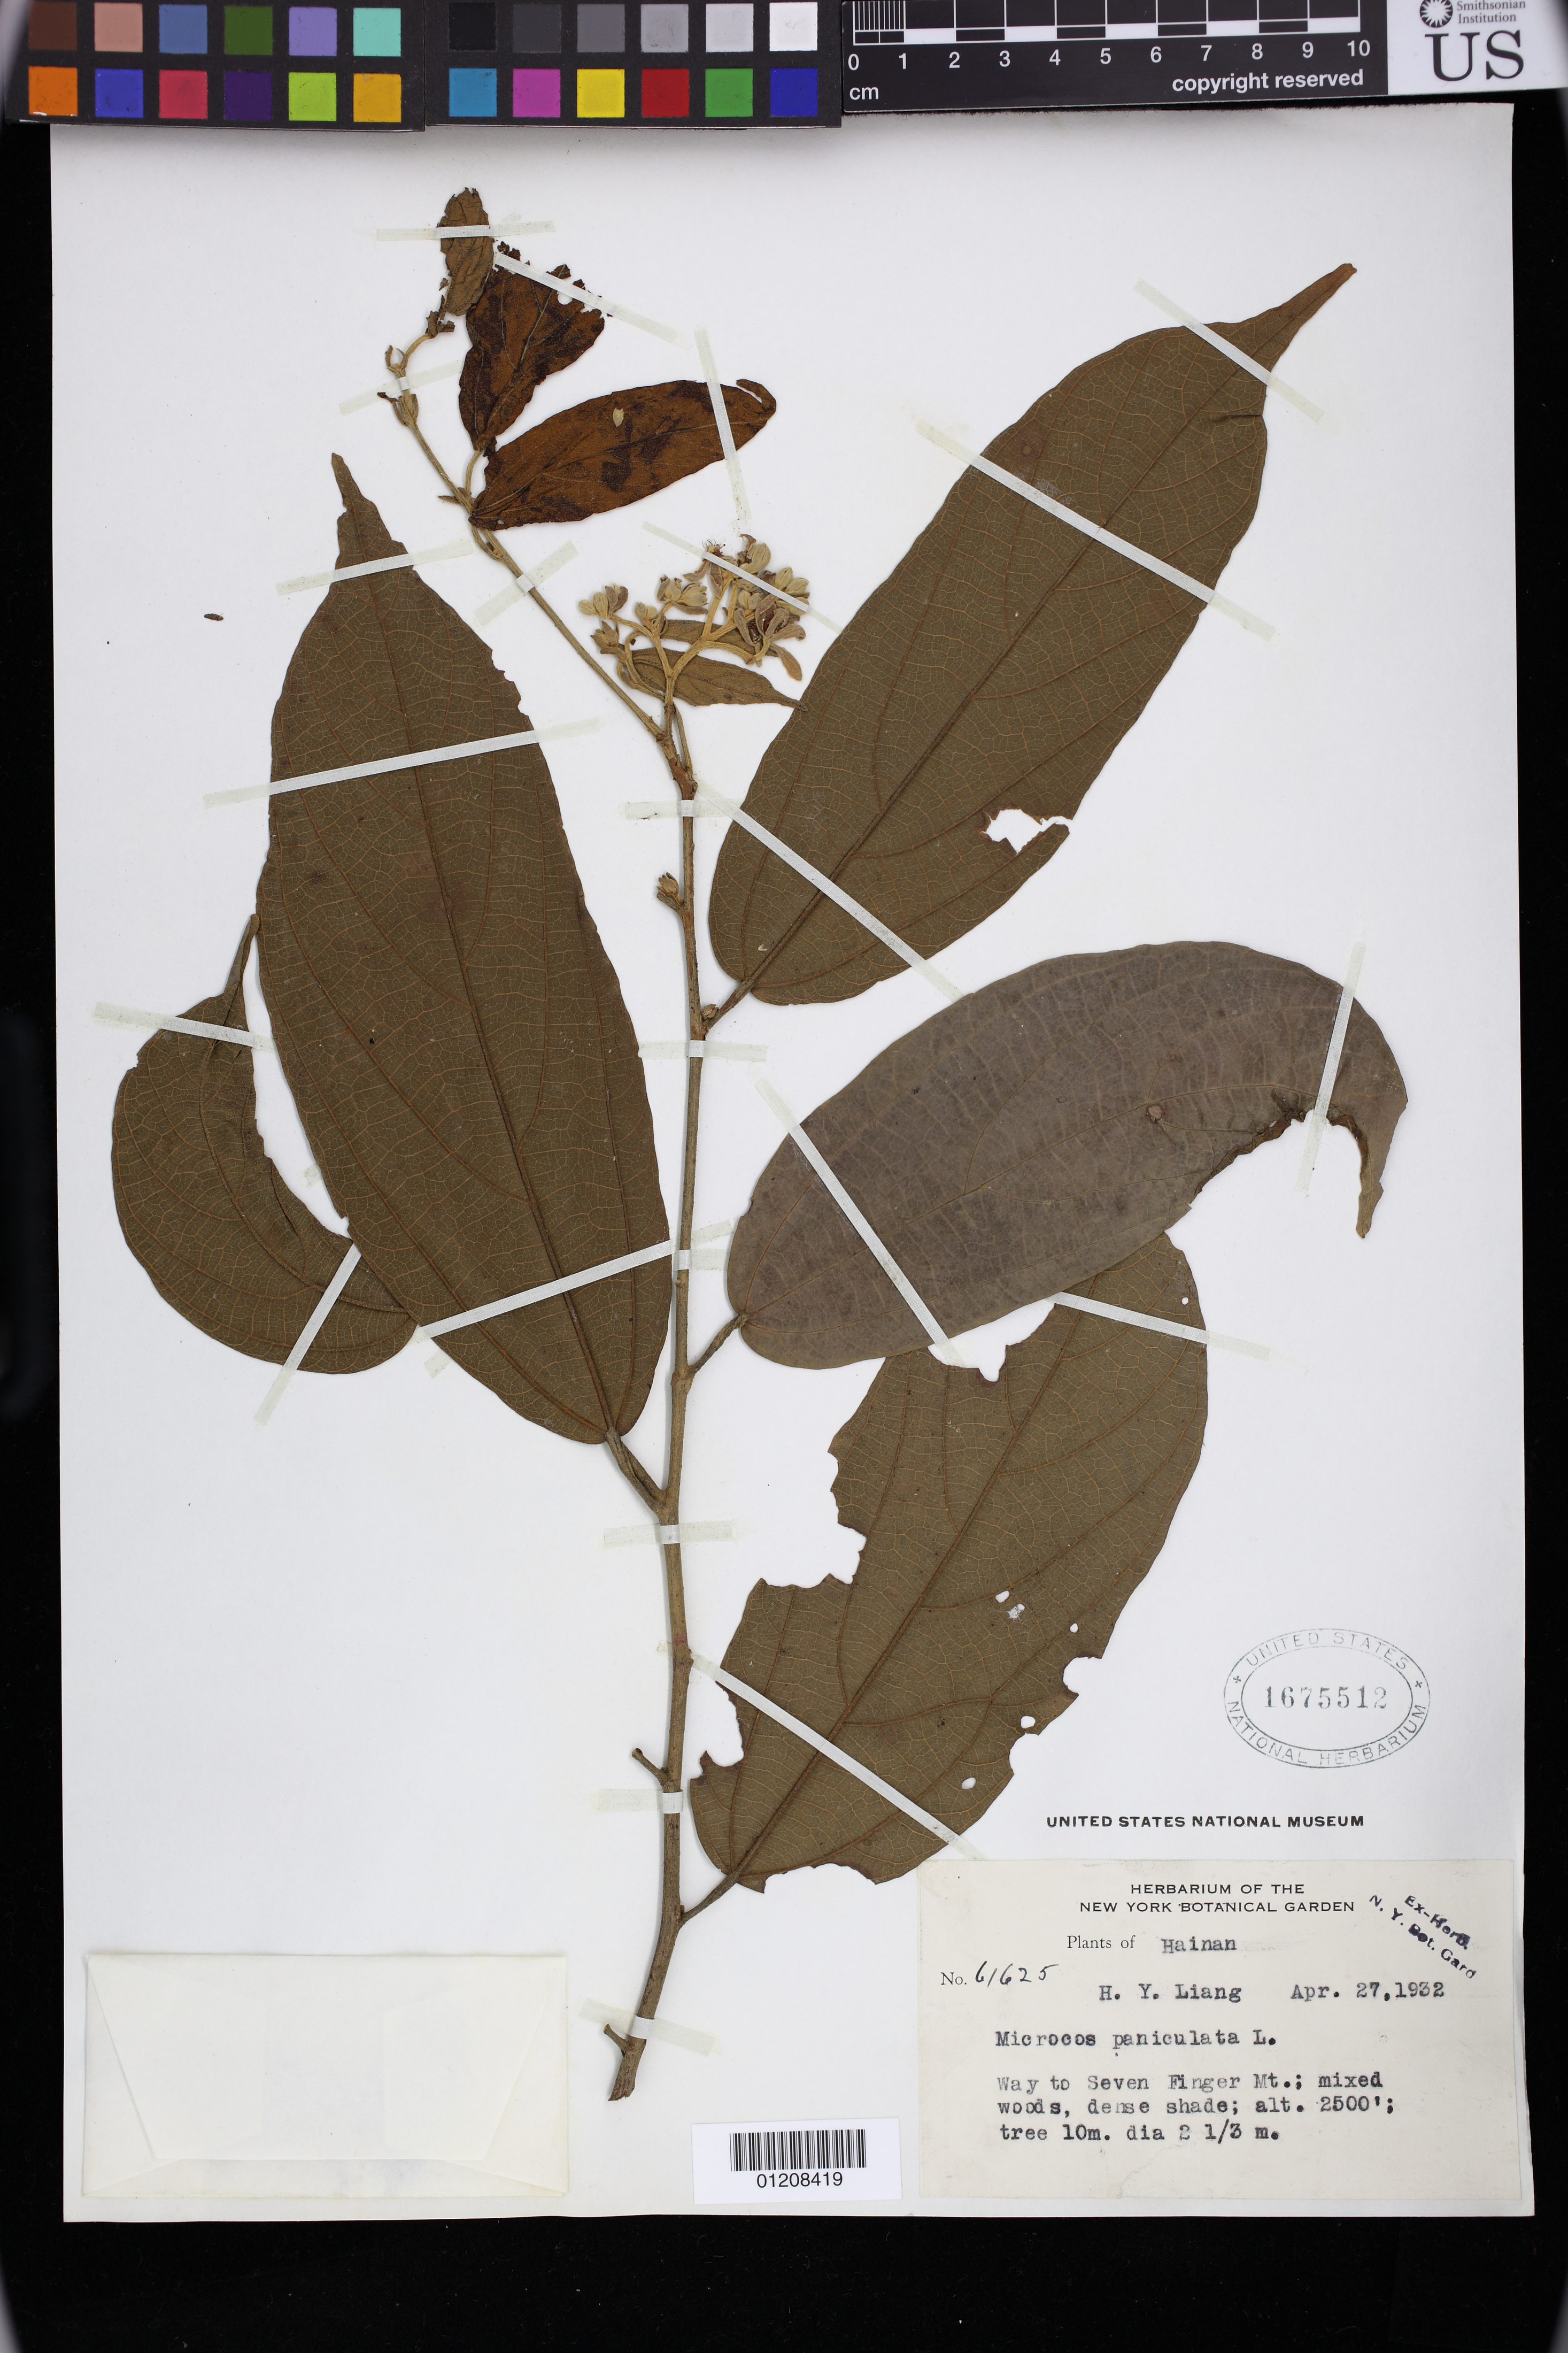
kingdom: Plantae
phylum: Tracheophyta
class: Magnoliopsida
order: Malvales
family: Malvaceae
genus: Microcos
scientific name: Microcos paniculata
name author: L.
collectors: H. Y. Liang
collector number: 61625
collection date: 1932-04-27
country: China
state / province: Hainan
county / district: Hainan Province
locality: Way to Seven Finger Mt.; mixed woods, dense shade;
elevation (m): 762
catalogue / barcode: US 1675512